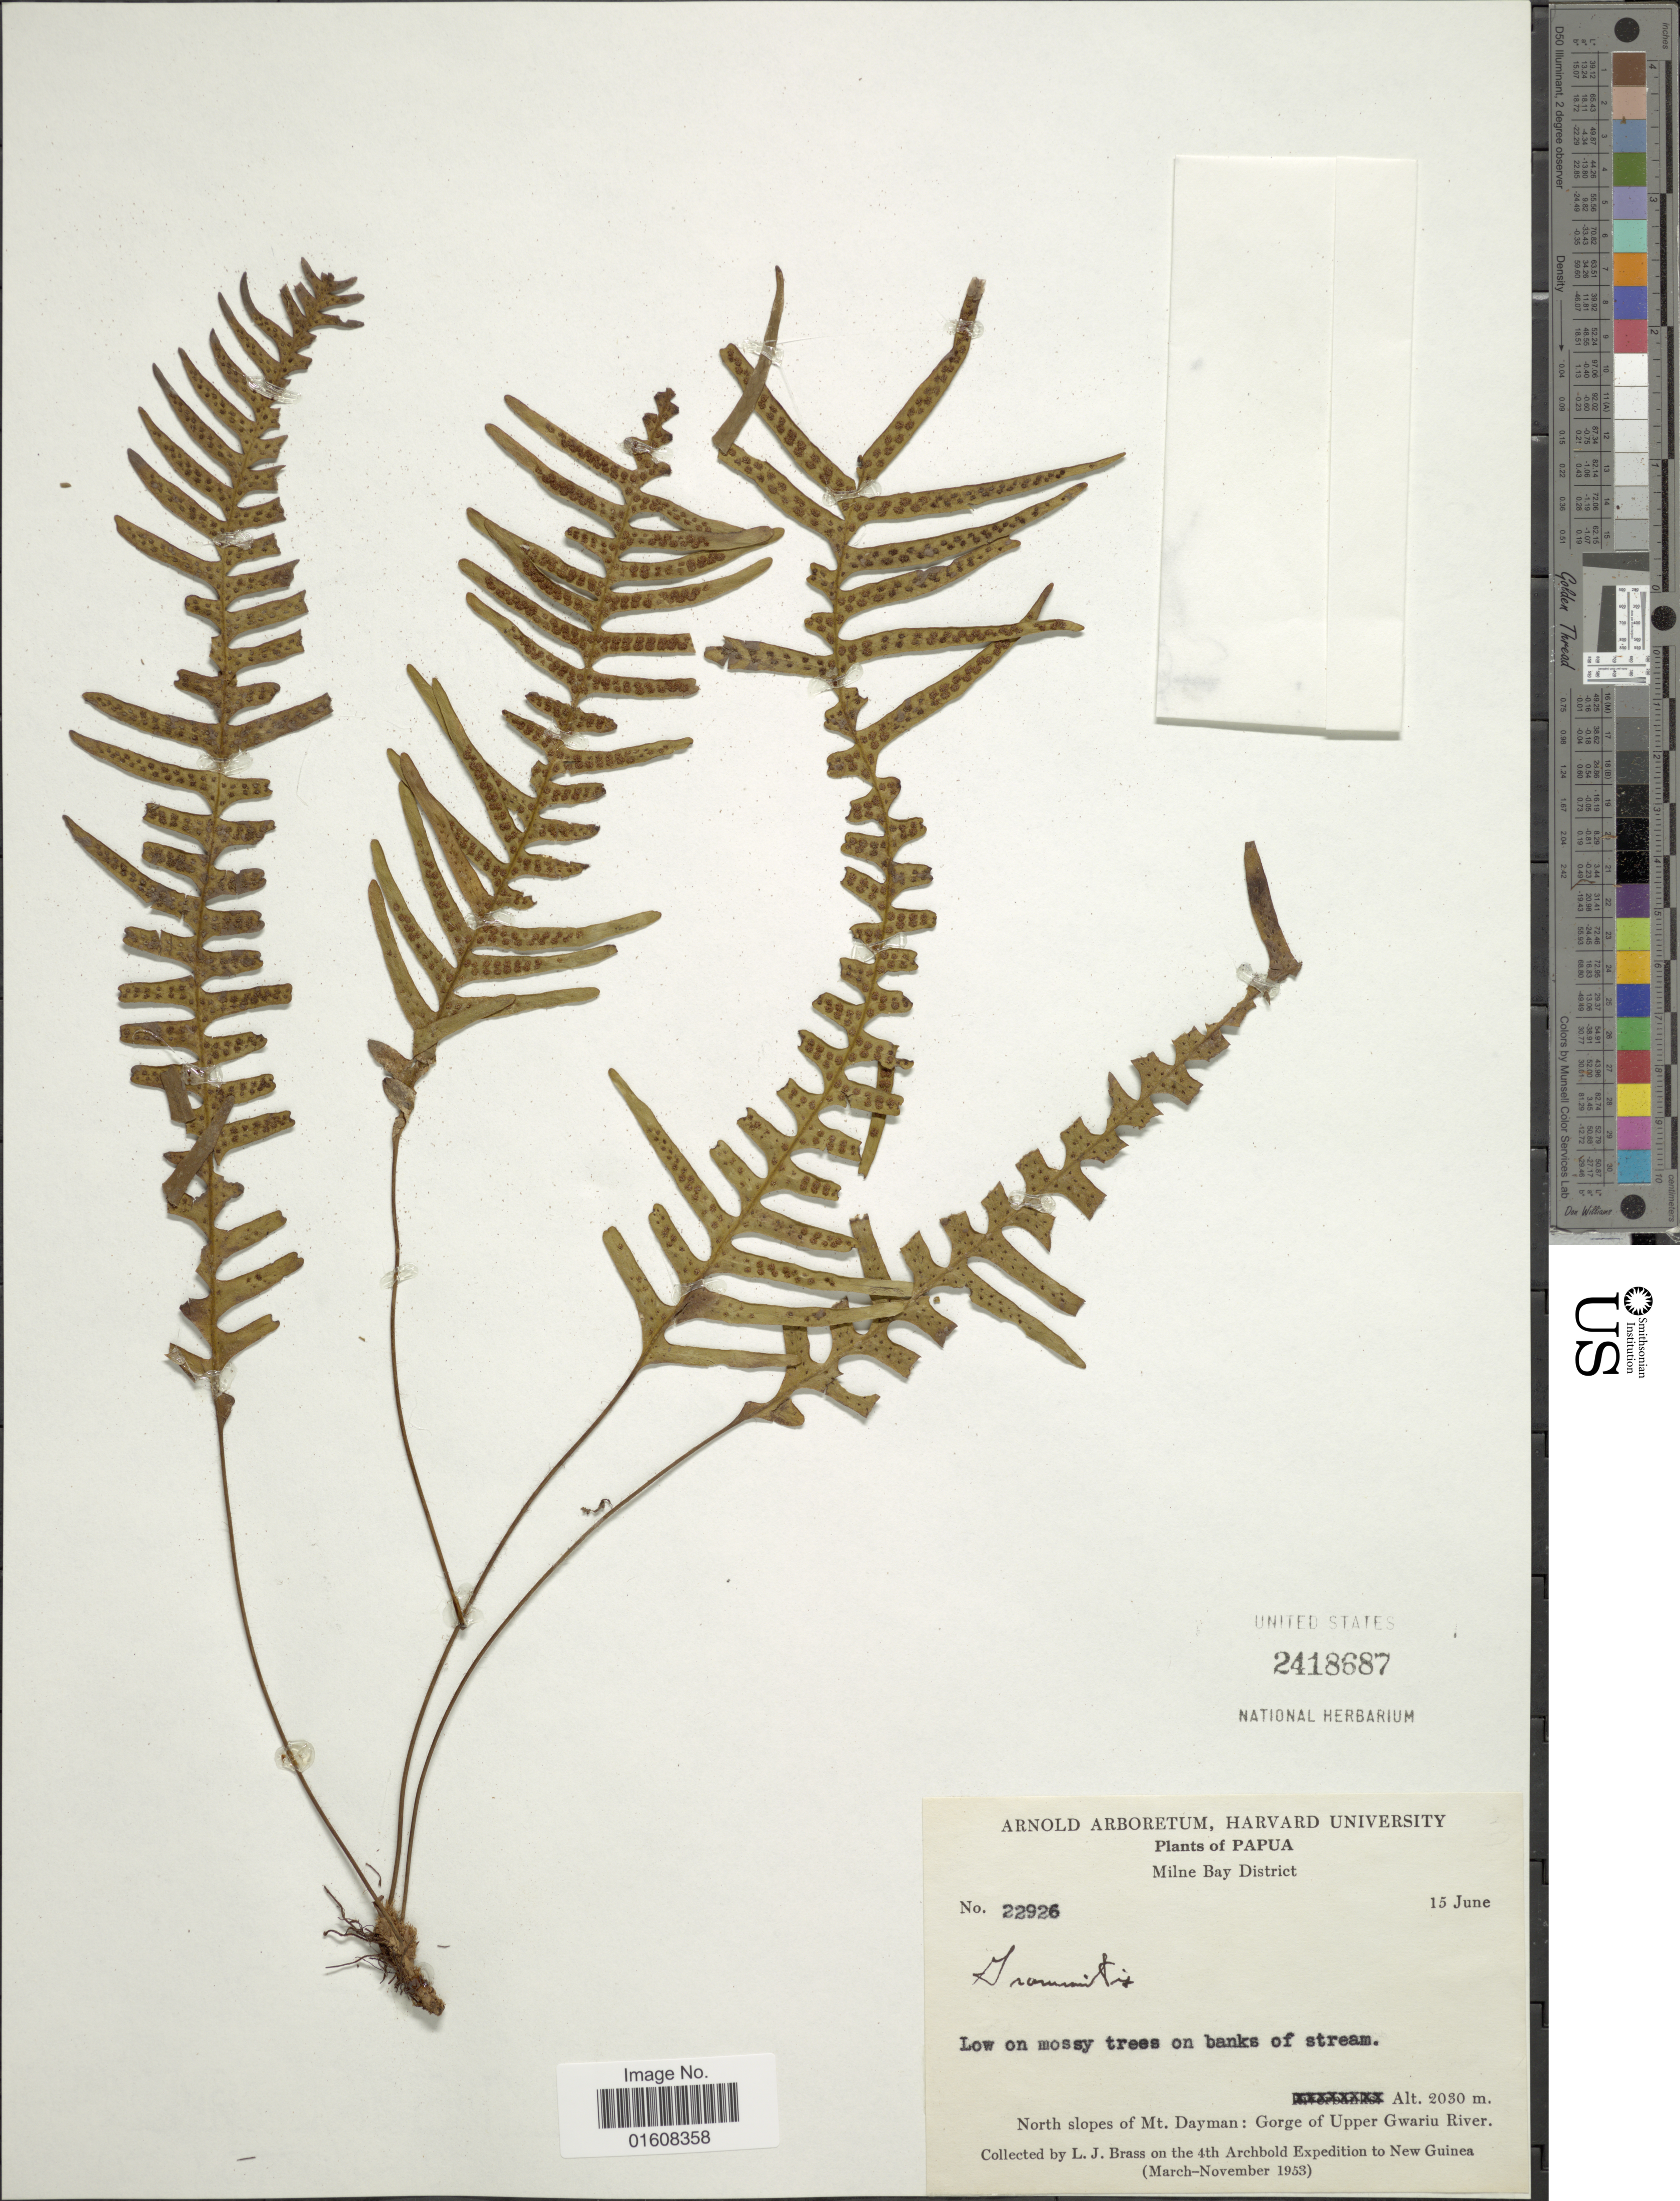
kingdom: Plantae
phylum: Tracheophyta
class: Polypodiopsida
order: Polypodiales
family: Polypodiaceae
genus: Grammitis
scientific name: Grammitis sp.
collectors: L. J. Brass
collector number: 22926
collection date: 1953-06-15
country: Papua New Guinea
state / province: Milne Bay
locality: Papua. North slopes of Mt. Dayman: Gorge of Upper Gwariu River. New Guinea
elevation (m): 2030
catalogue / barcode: US 2418687